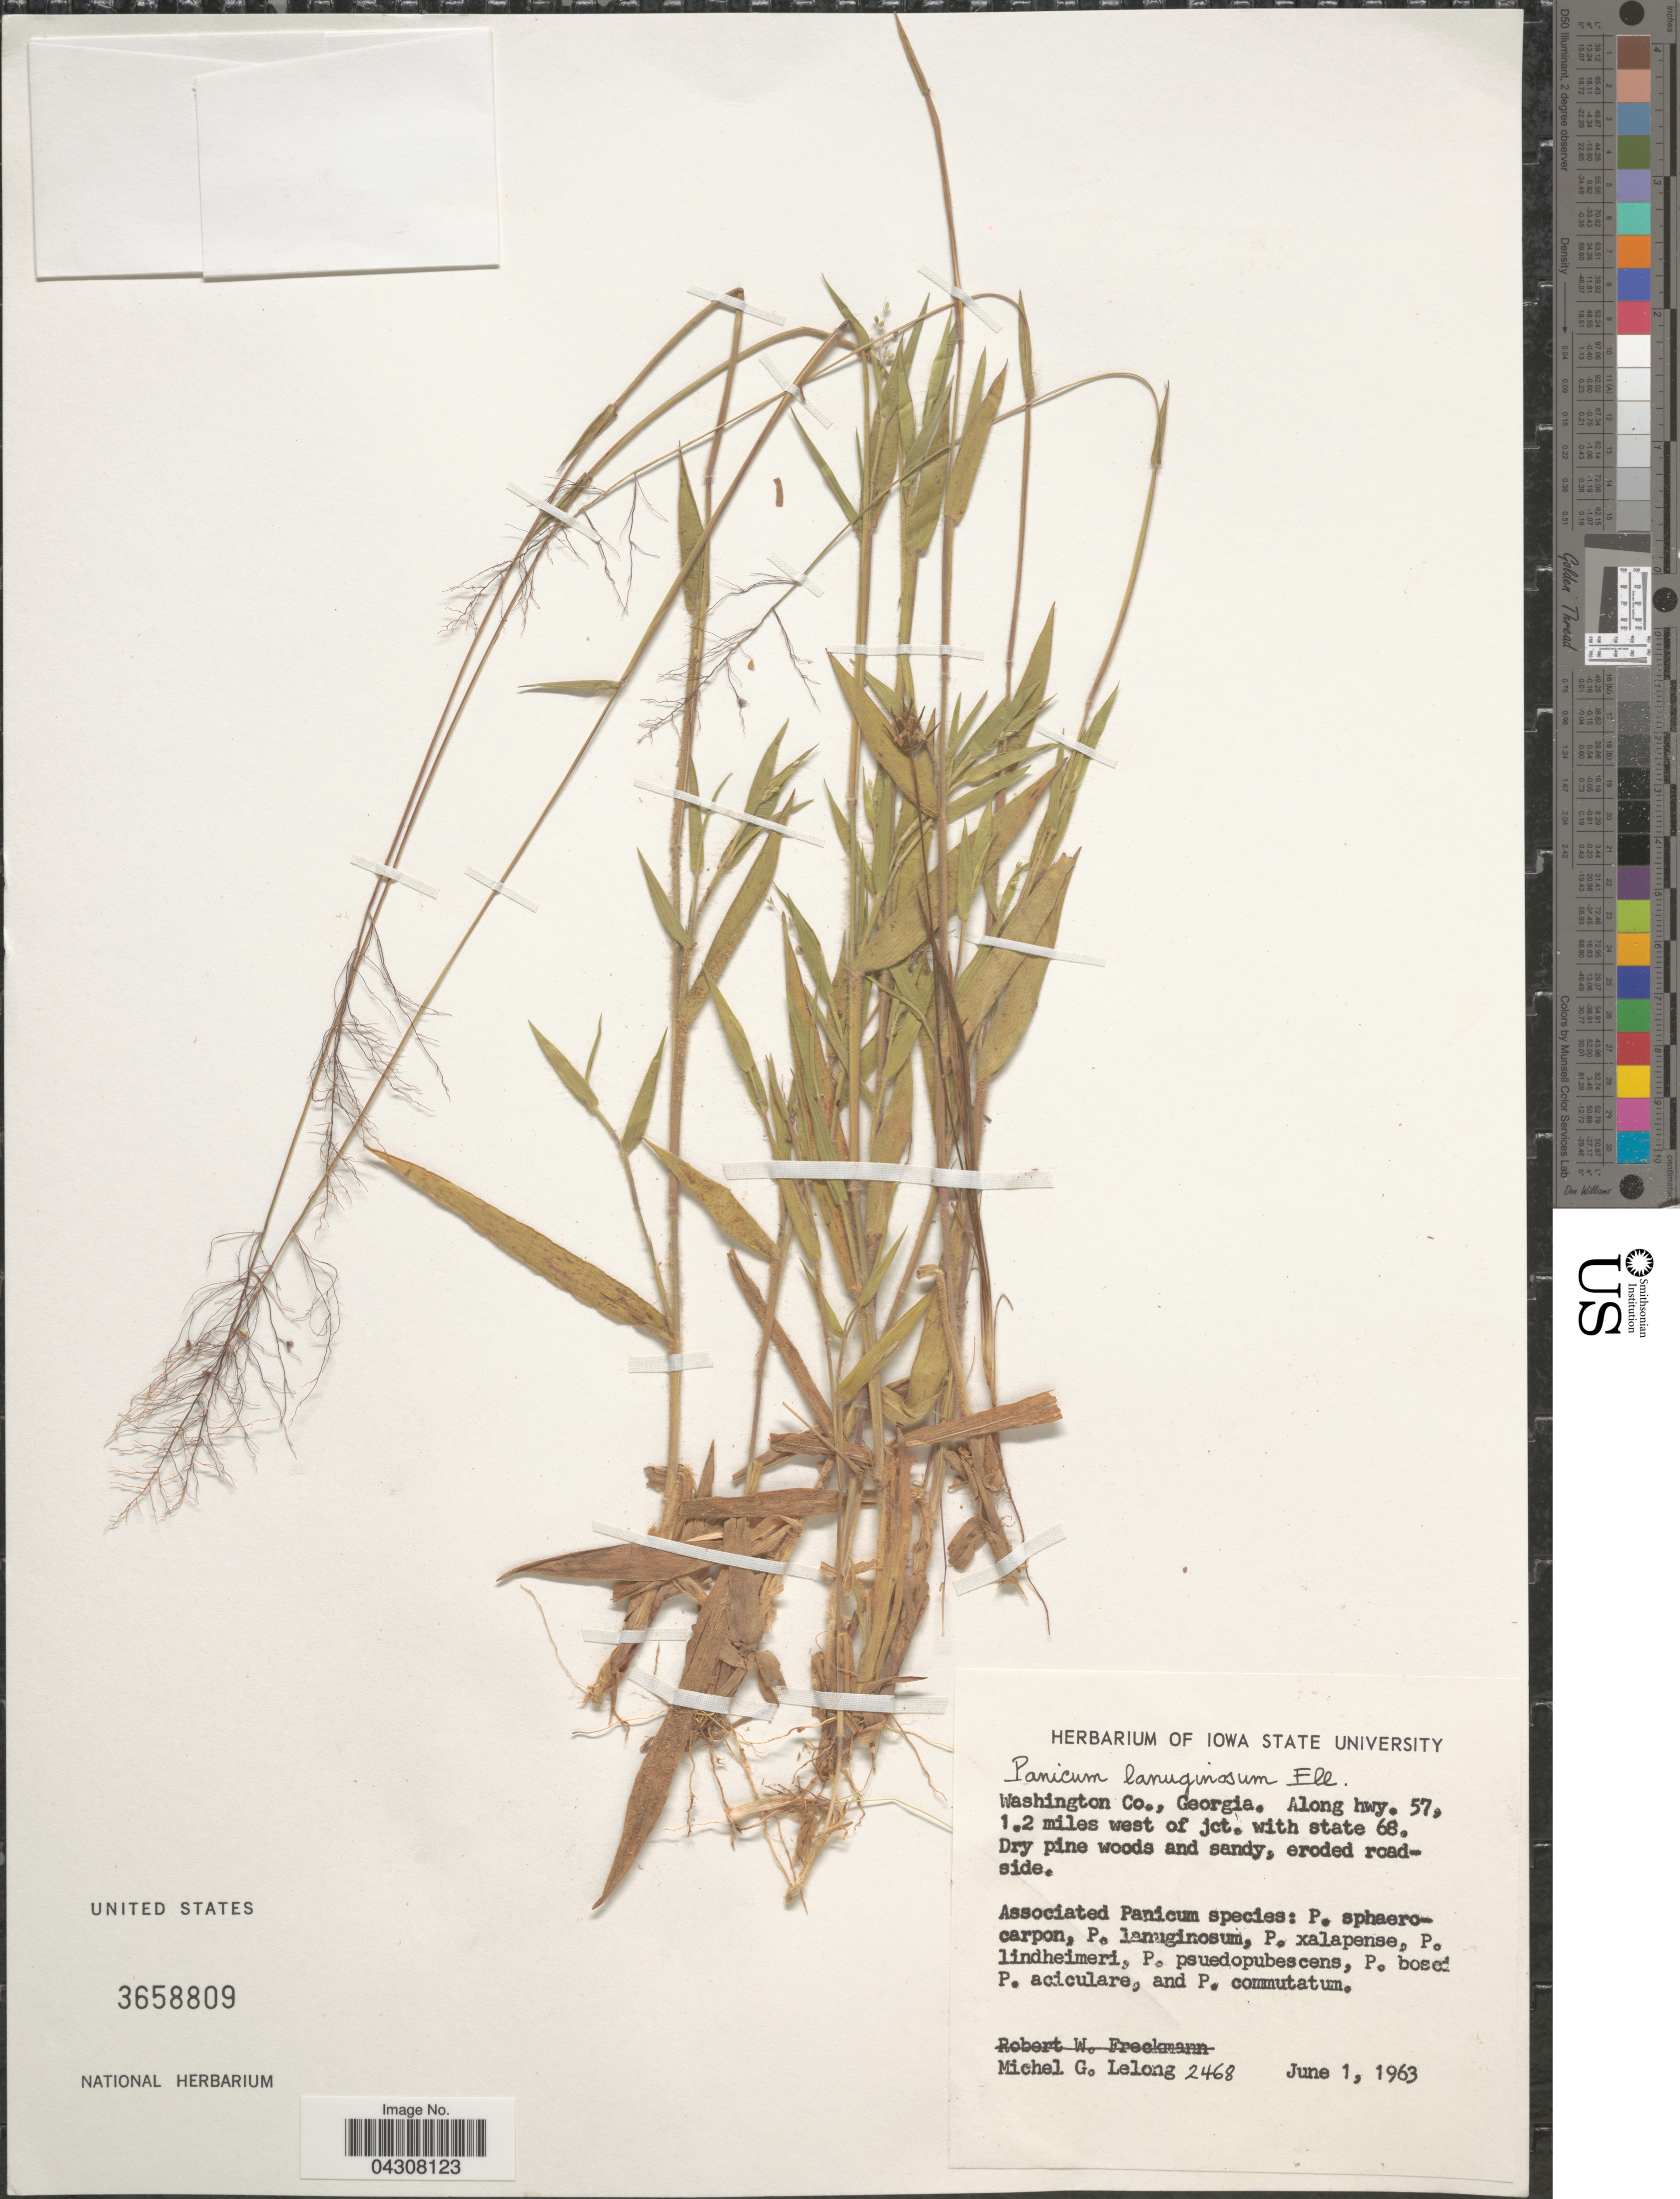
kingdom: Plantae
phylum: Tracheophyta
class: Liliopsida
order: Poales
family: Poaceae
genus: Dichanthelium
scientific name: Dichanthelium acuminatum var. acuminatum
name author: (Sw.) Gould & C.A. Clark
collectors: M. Lelong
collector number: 2468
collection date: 1963-06-01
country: United States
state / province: Georgia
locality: Washington Co. Along hwy. 57, 1.2 miles west of jct. with state 68.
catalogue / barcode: US 3658809